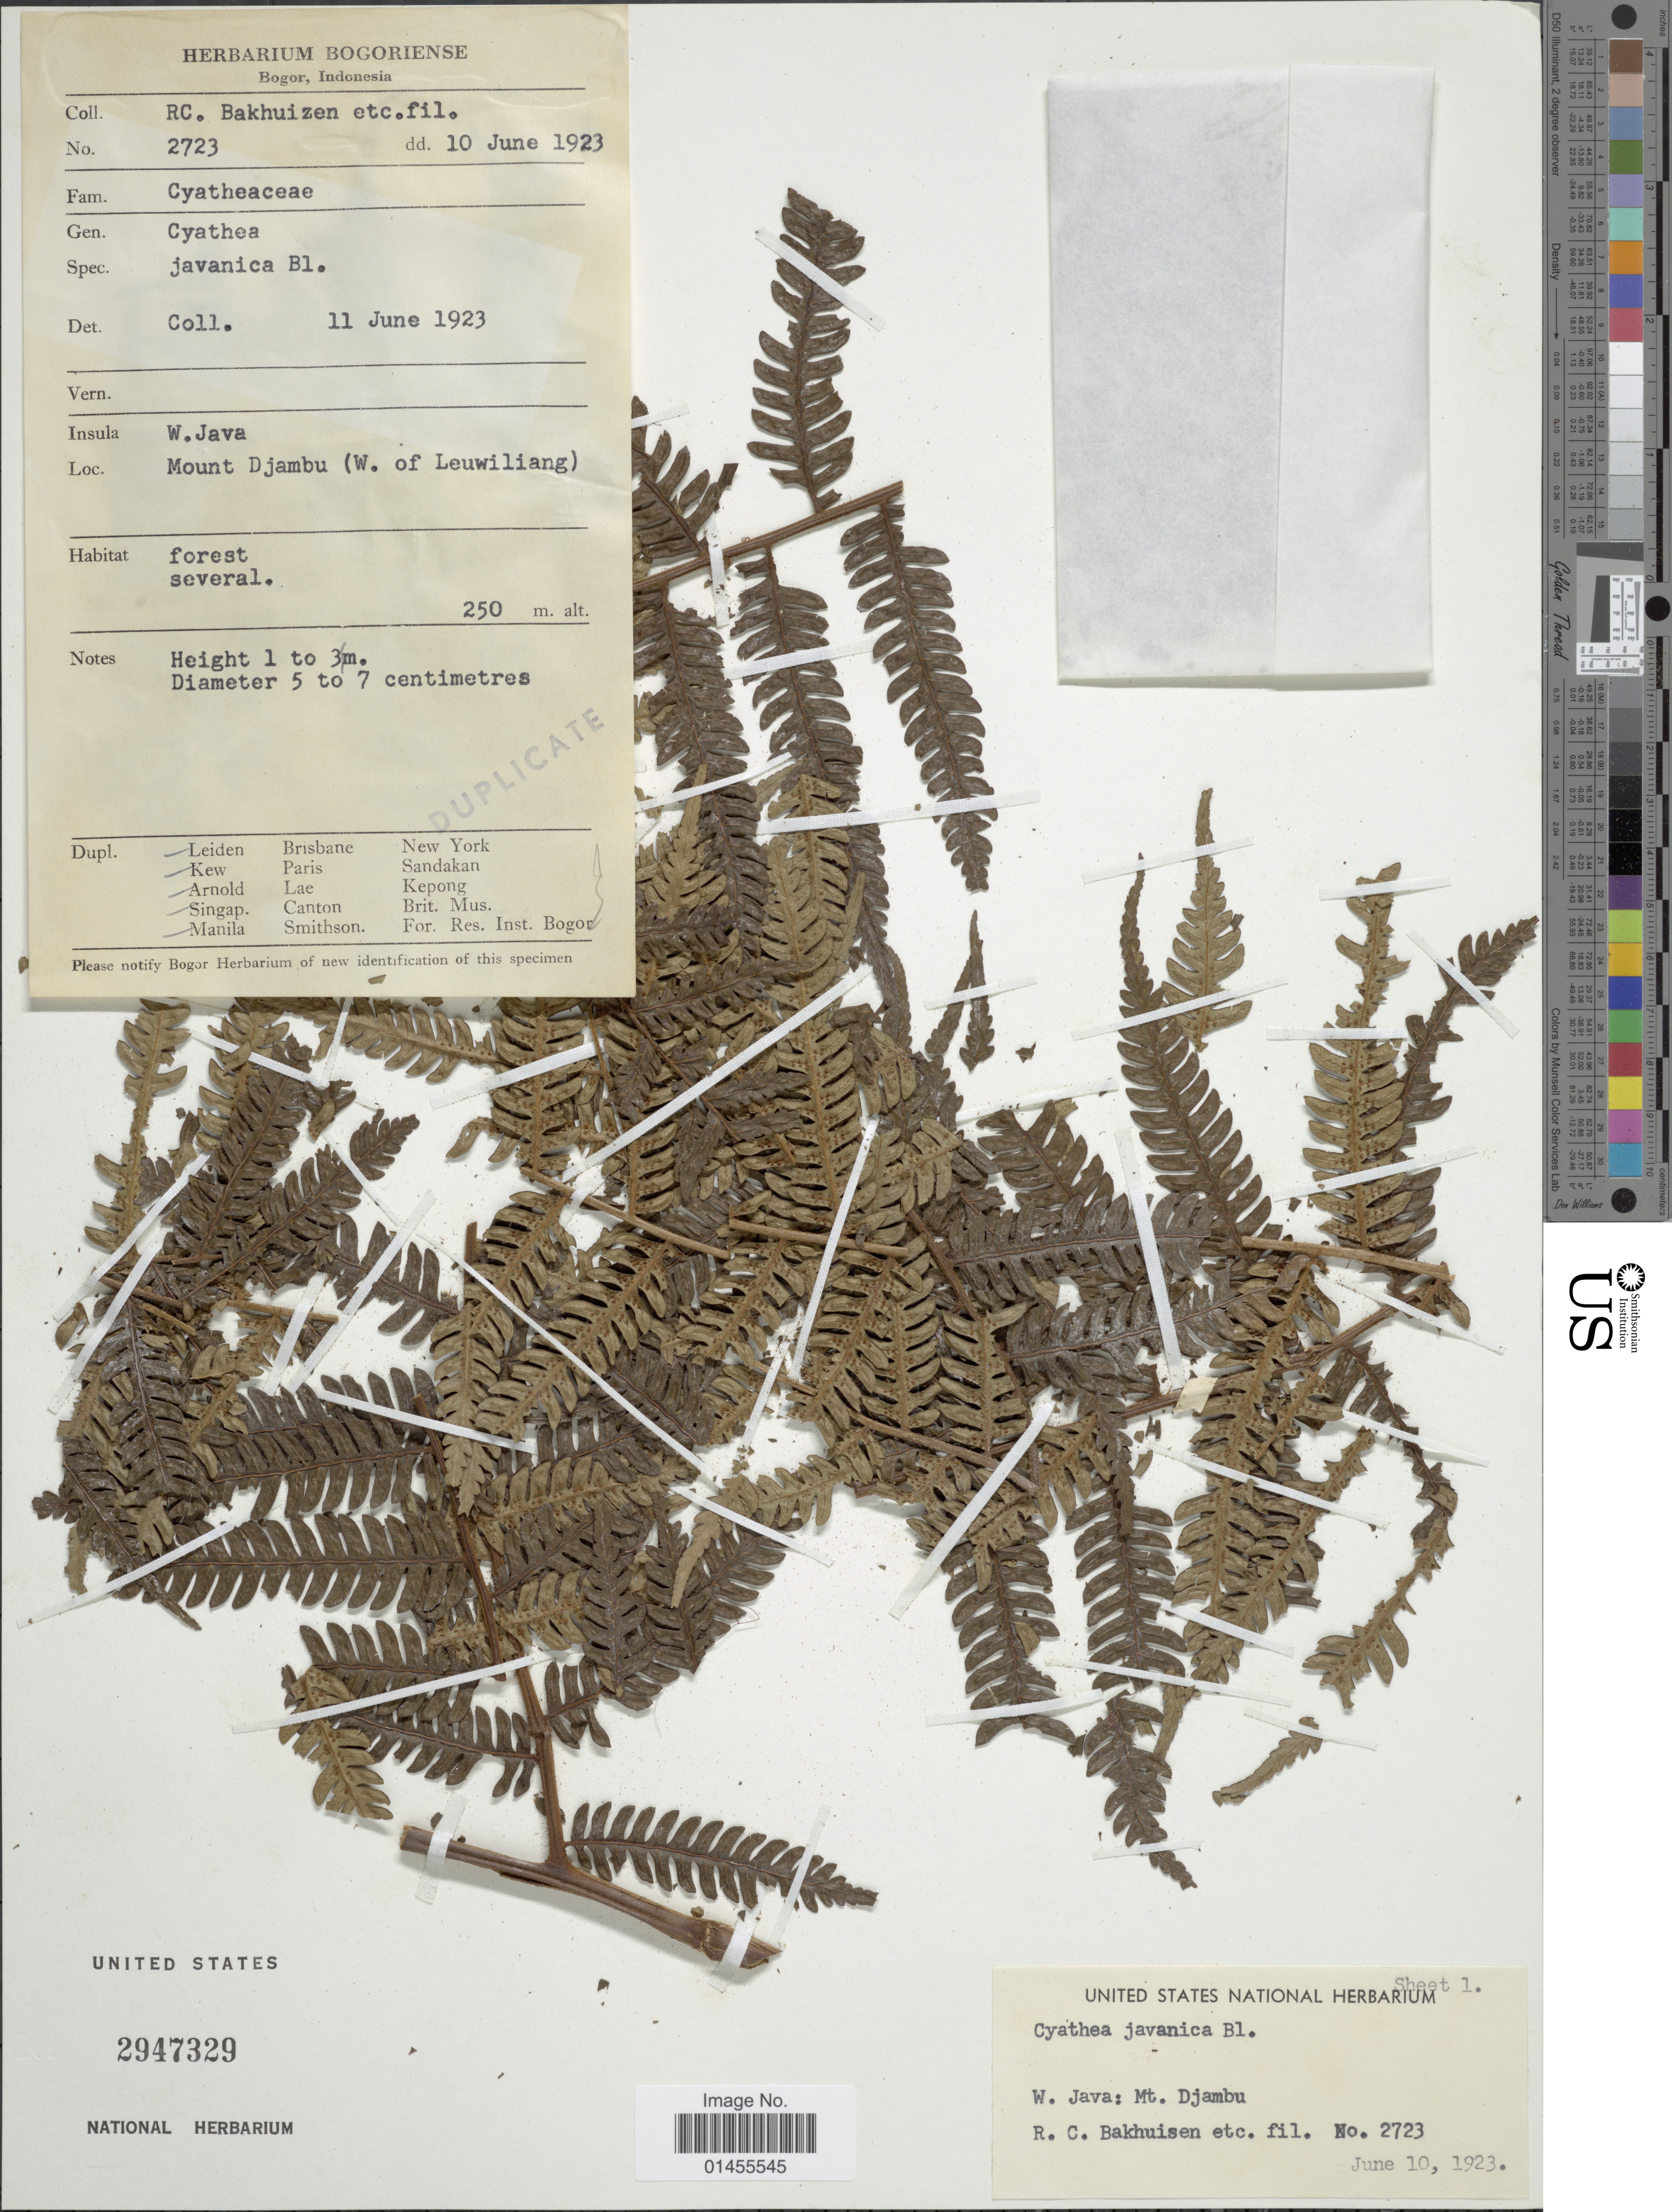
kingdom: Plantae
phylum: Tracheophyta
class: Polypodiopsida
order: Cyatheales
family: Cyatheaceae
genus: Alsophila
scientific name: Alsophila javanica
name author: (Blume) R.M. Tryon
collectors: R. C. Bakhuizen van den Brink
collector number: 2723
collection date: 1923-06-10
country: Indonesia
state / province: Java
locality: W. Java: Mt. Djambu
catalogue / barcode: US 2947329